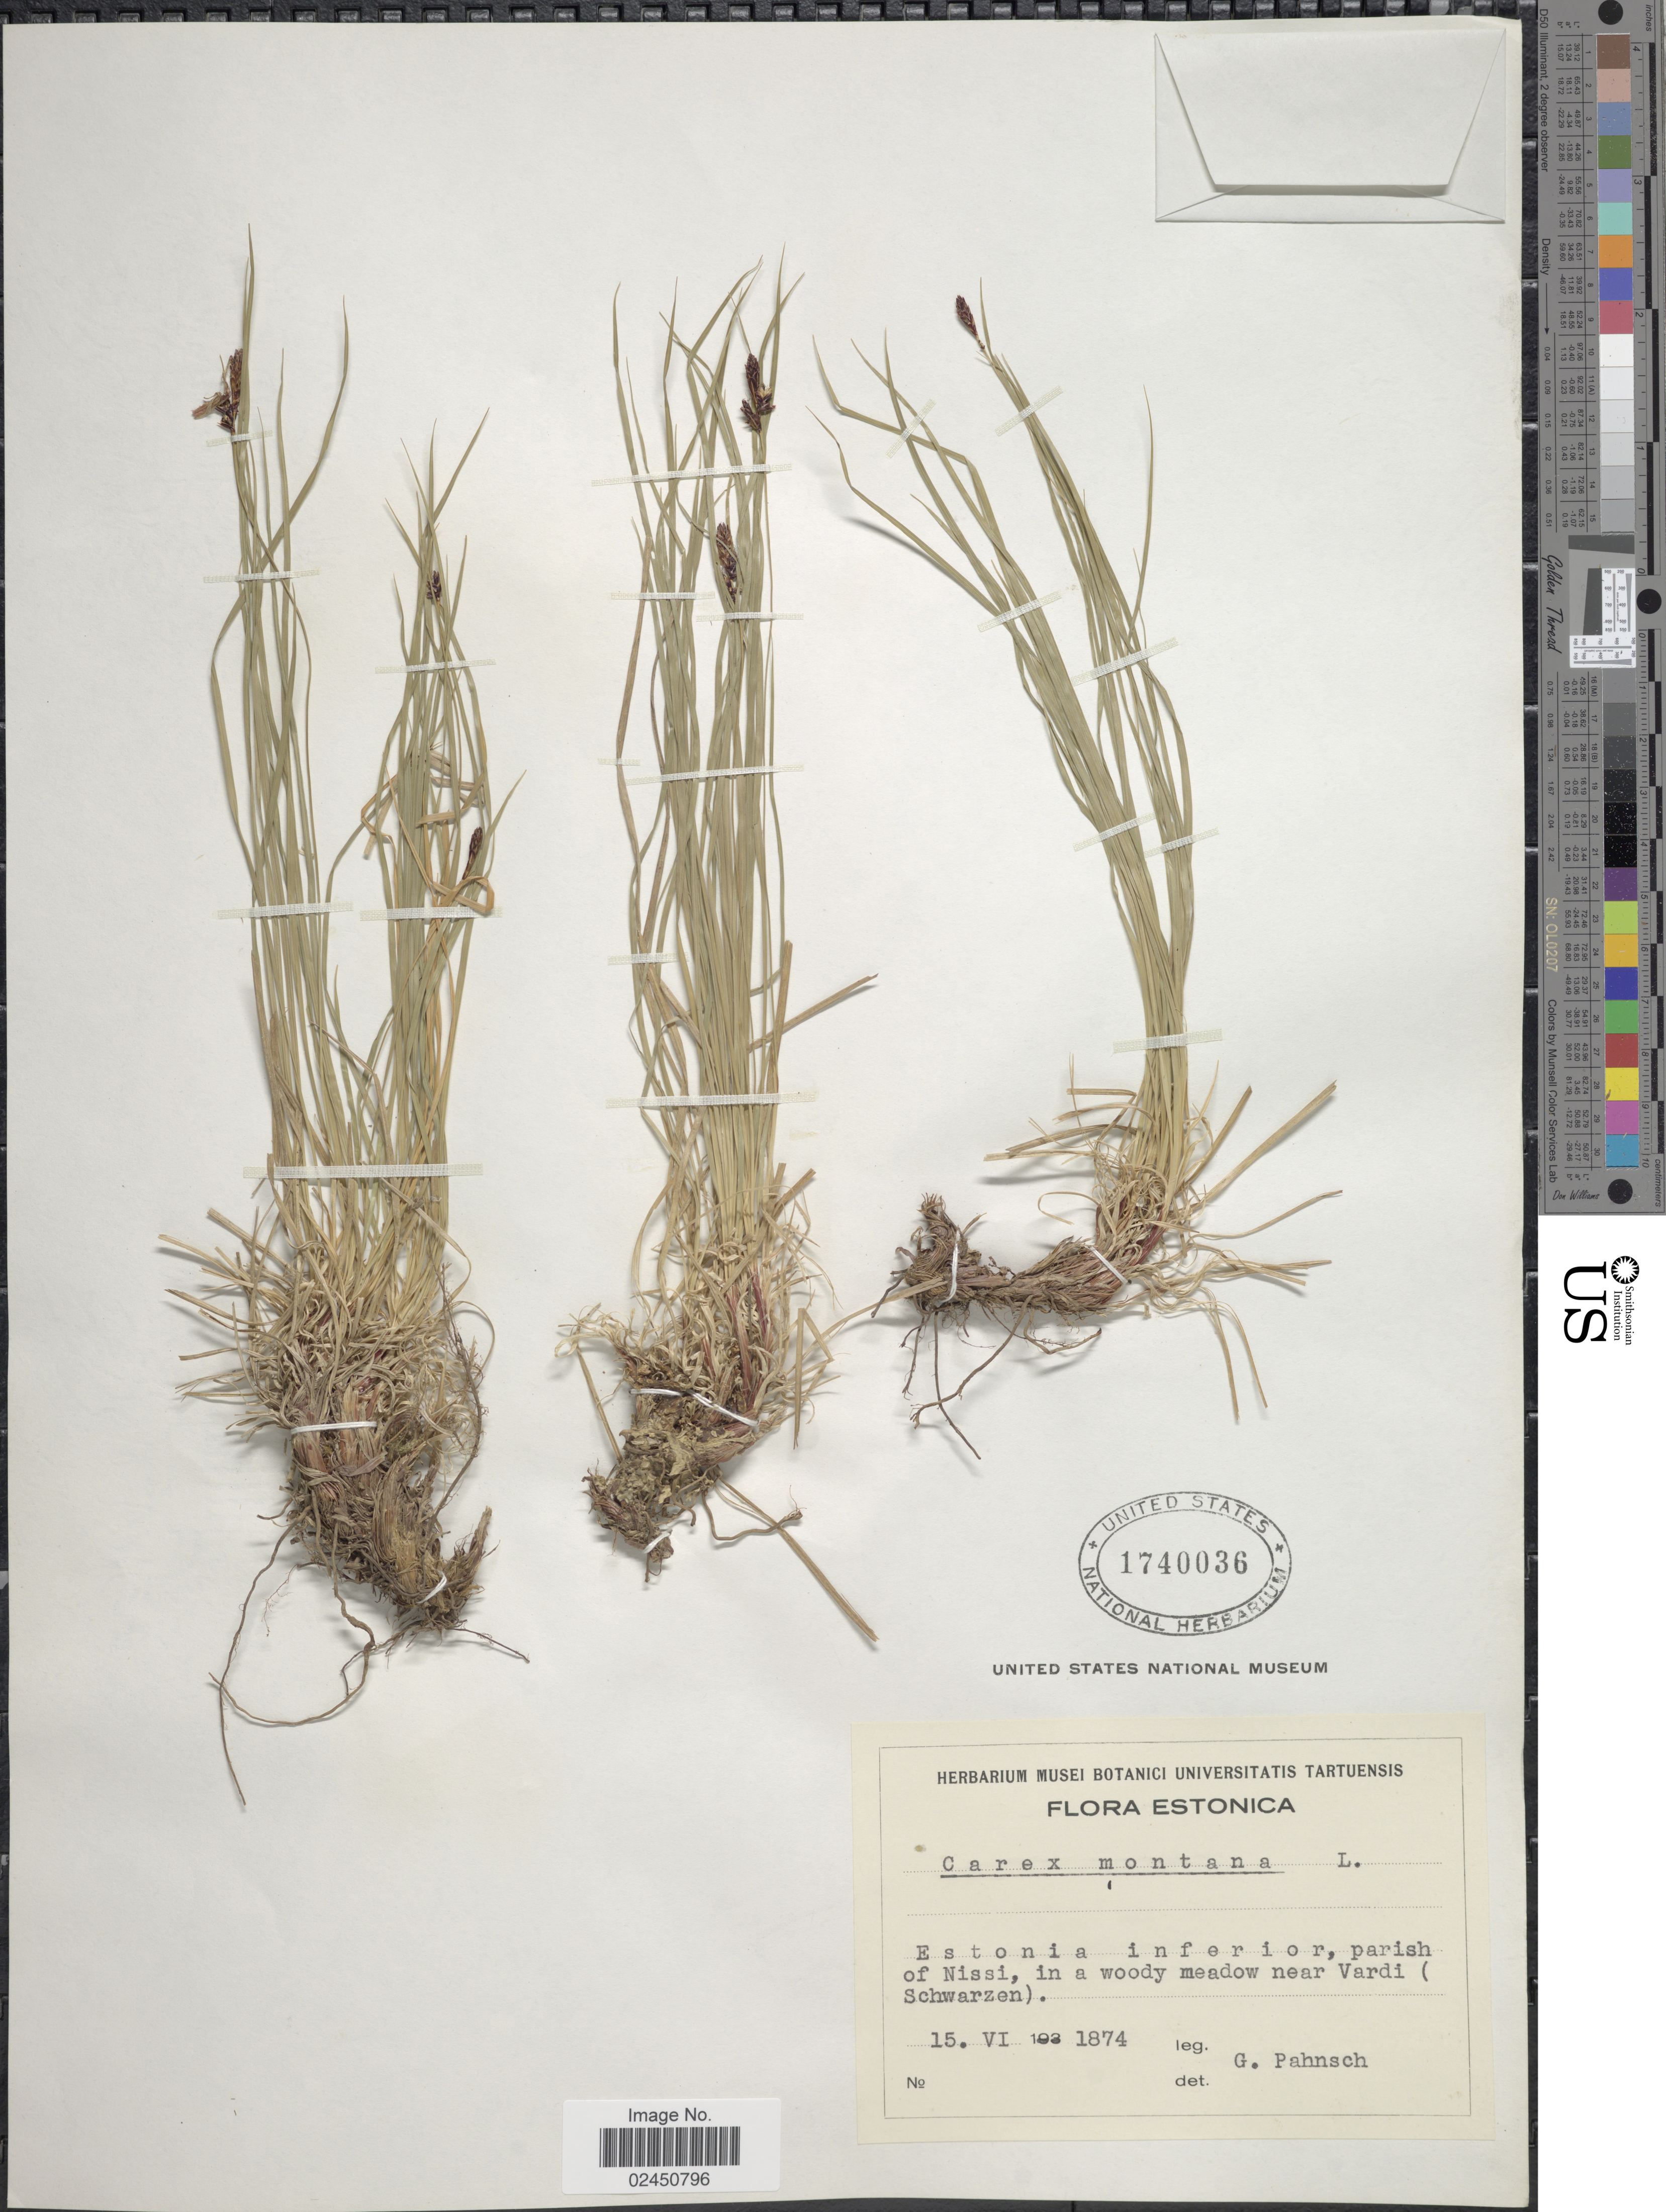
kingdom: Plantae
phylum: Tracheophyta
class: Liliopsida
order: Poales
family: Cyperaceae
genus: Carex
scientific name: Carex montana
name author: L.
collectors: G. Pahnsch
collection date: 1874-06-15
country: Estonia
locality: Estonica, Estonia inferior, parish of Nissi, near Vardi Schwarzen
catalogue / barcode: US 1740036